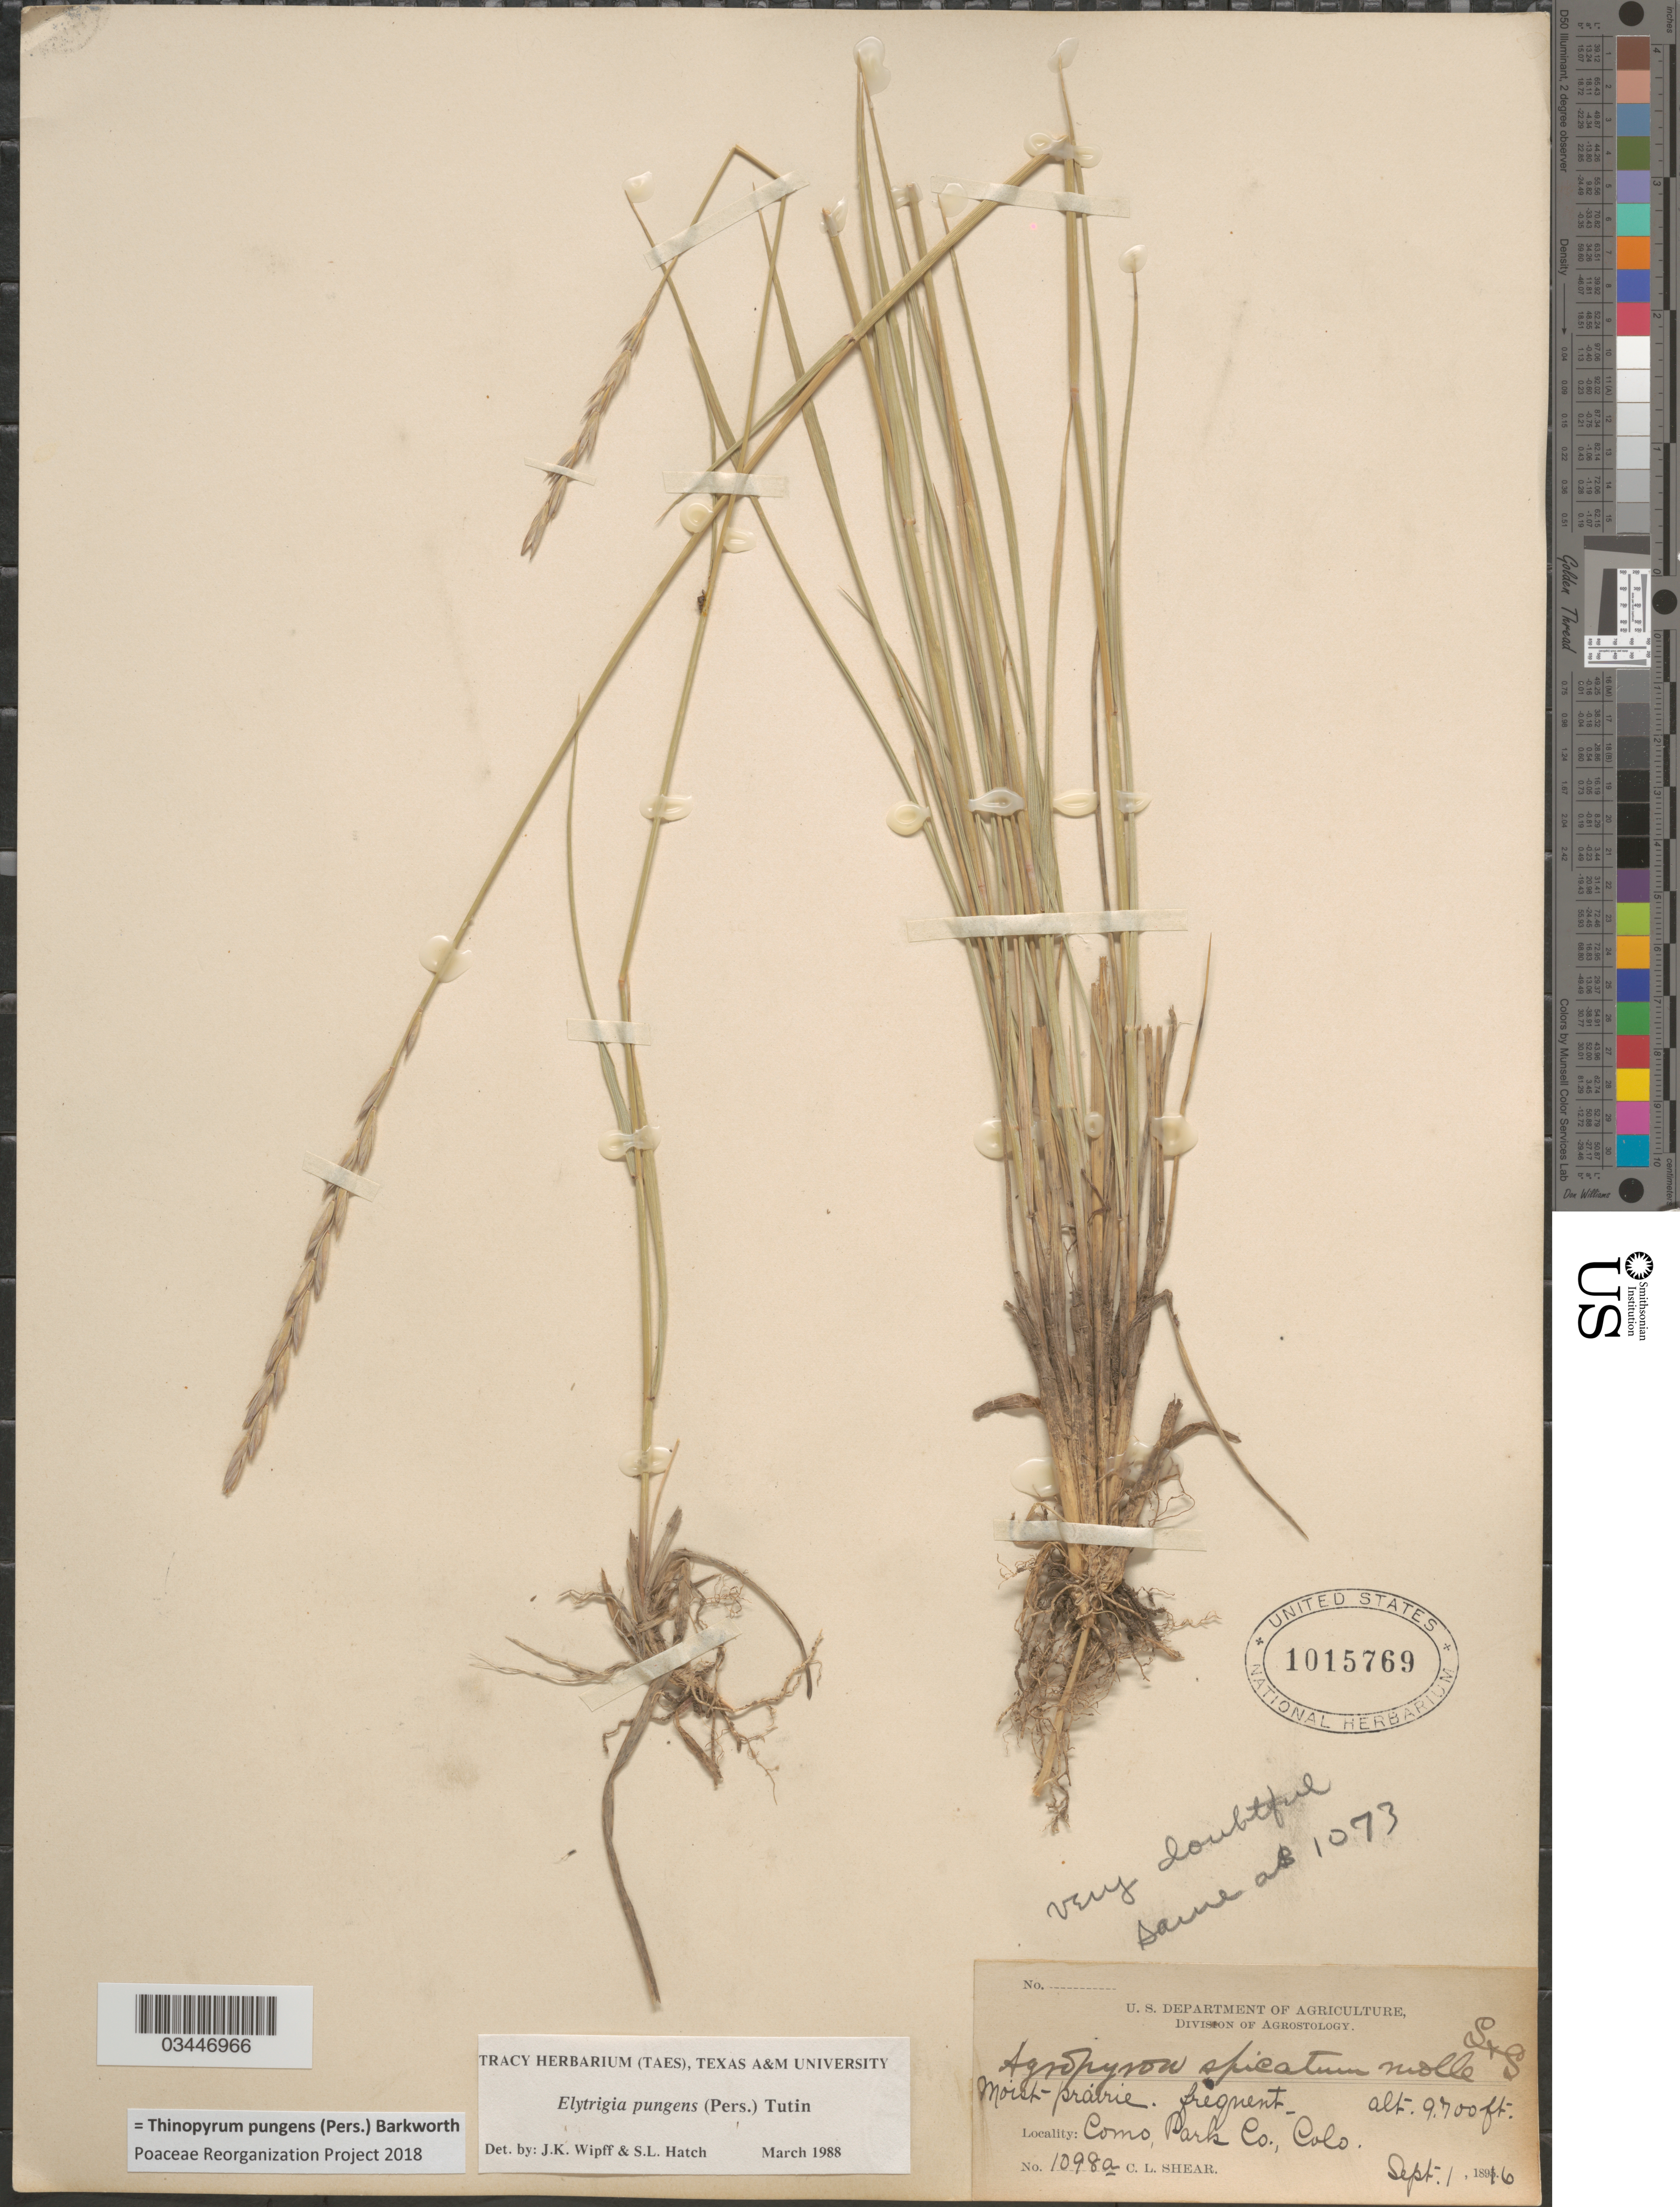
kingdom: Plantae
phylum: Tracheophyta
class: Liliopsida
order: Poales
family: Poaceae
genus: Thinopyrum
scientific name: Thinopyrum pungens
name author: (Pers.) Barkworth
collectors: C. L. Shear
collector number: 1098a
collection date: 1896-09-01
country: United States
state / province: Colorado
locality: Moist-prairie. Como, Park Co.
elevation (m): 2957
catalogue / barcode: US 1015769